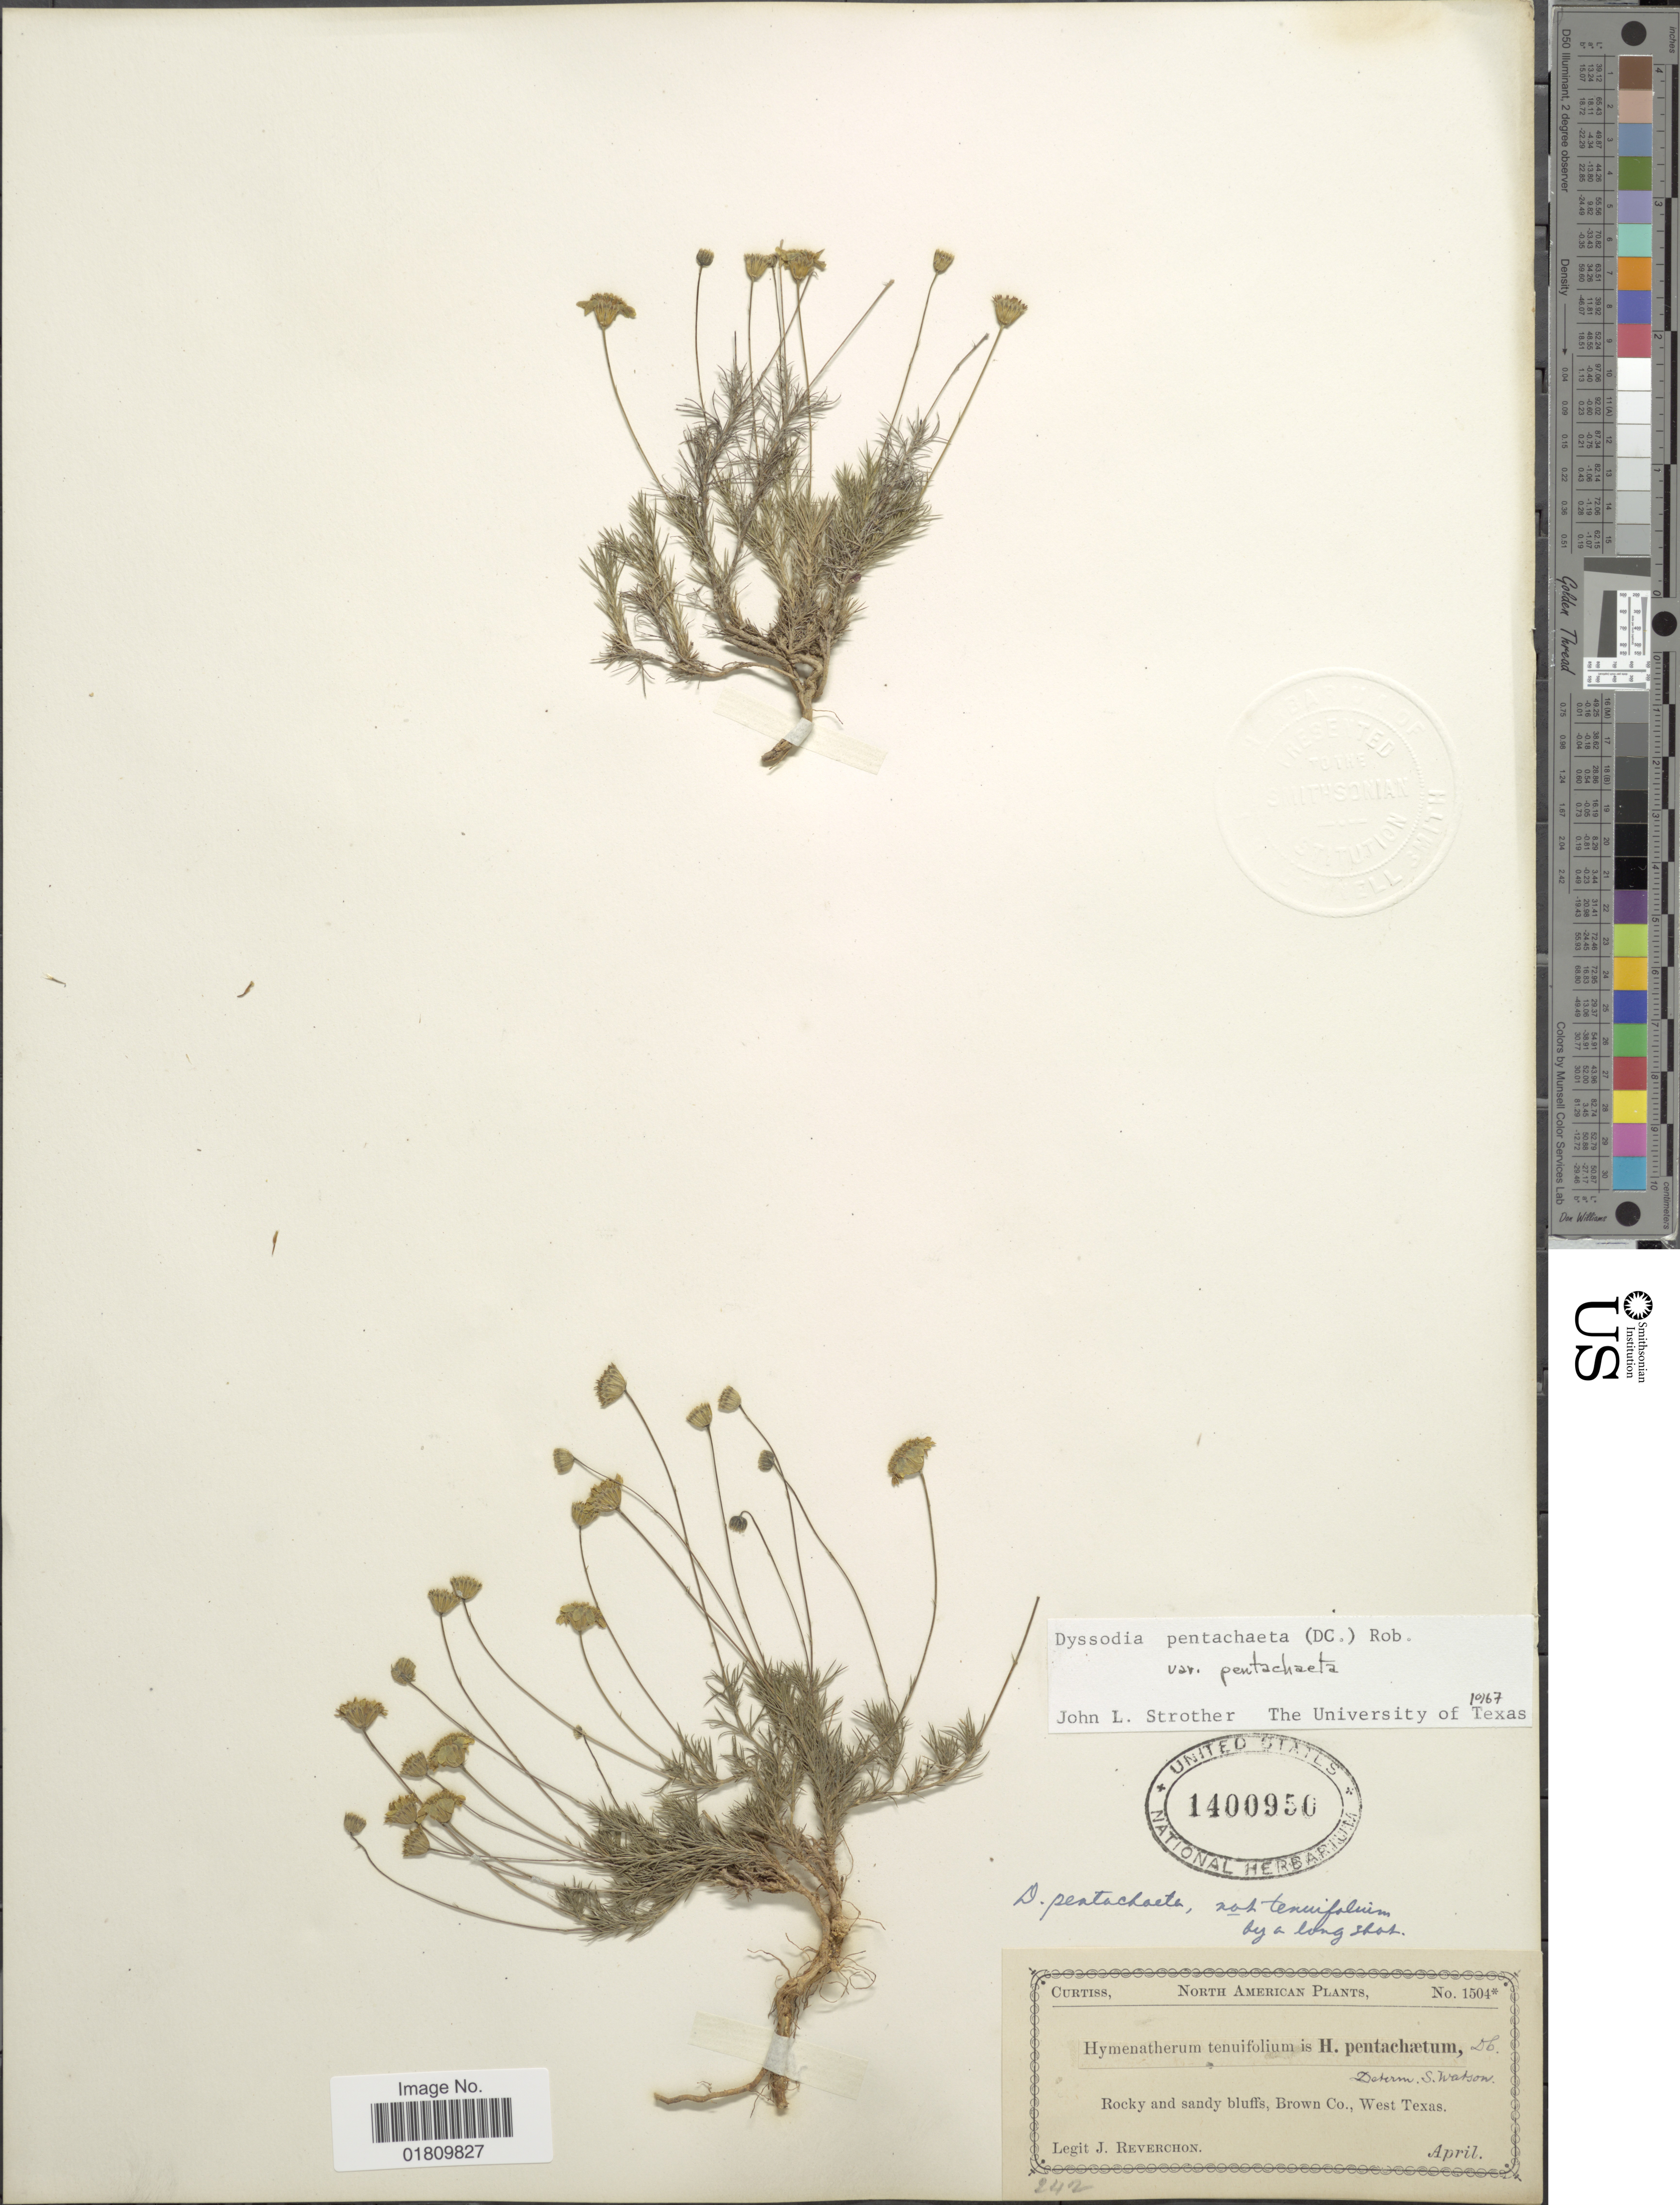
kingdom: Plantae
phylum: Tracheophyta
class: Magnoliopsida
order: Asterales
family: Asteraceae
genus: Thymophylla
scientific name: Thymophylla pentachaeta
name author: (DC.) Small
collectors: J. Reverchon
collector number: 1504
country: United States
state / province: Texas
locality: North America, rocky and sandy bluffs, Brown Co., West Texas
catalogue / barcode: US 1400950